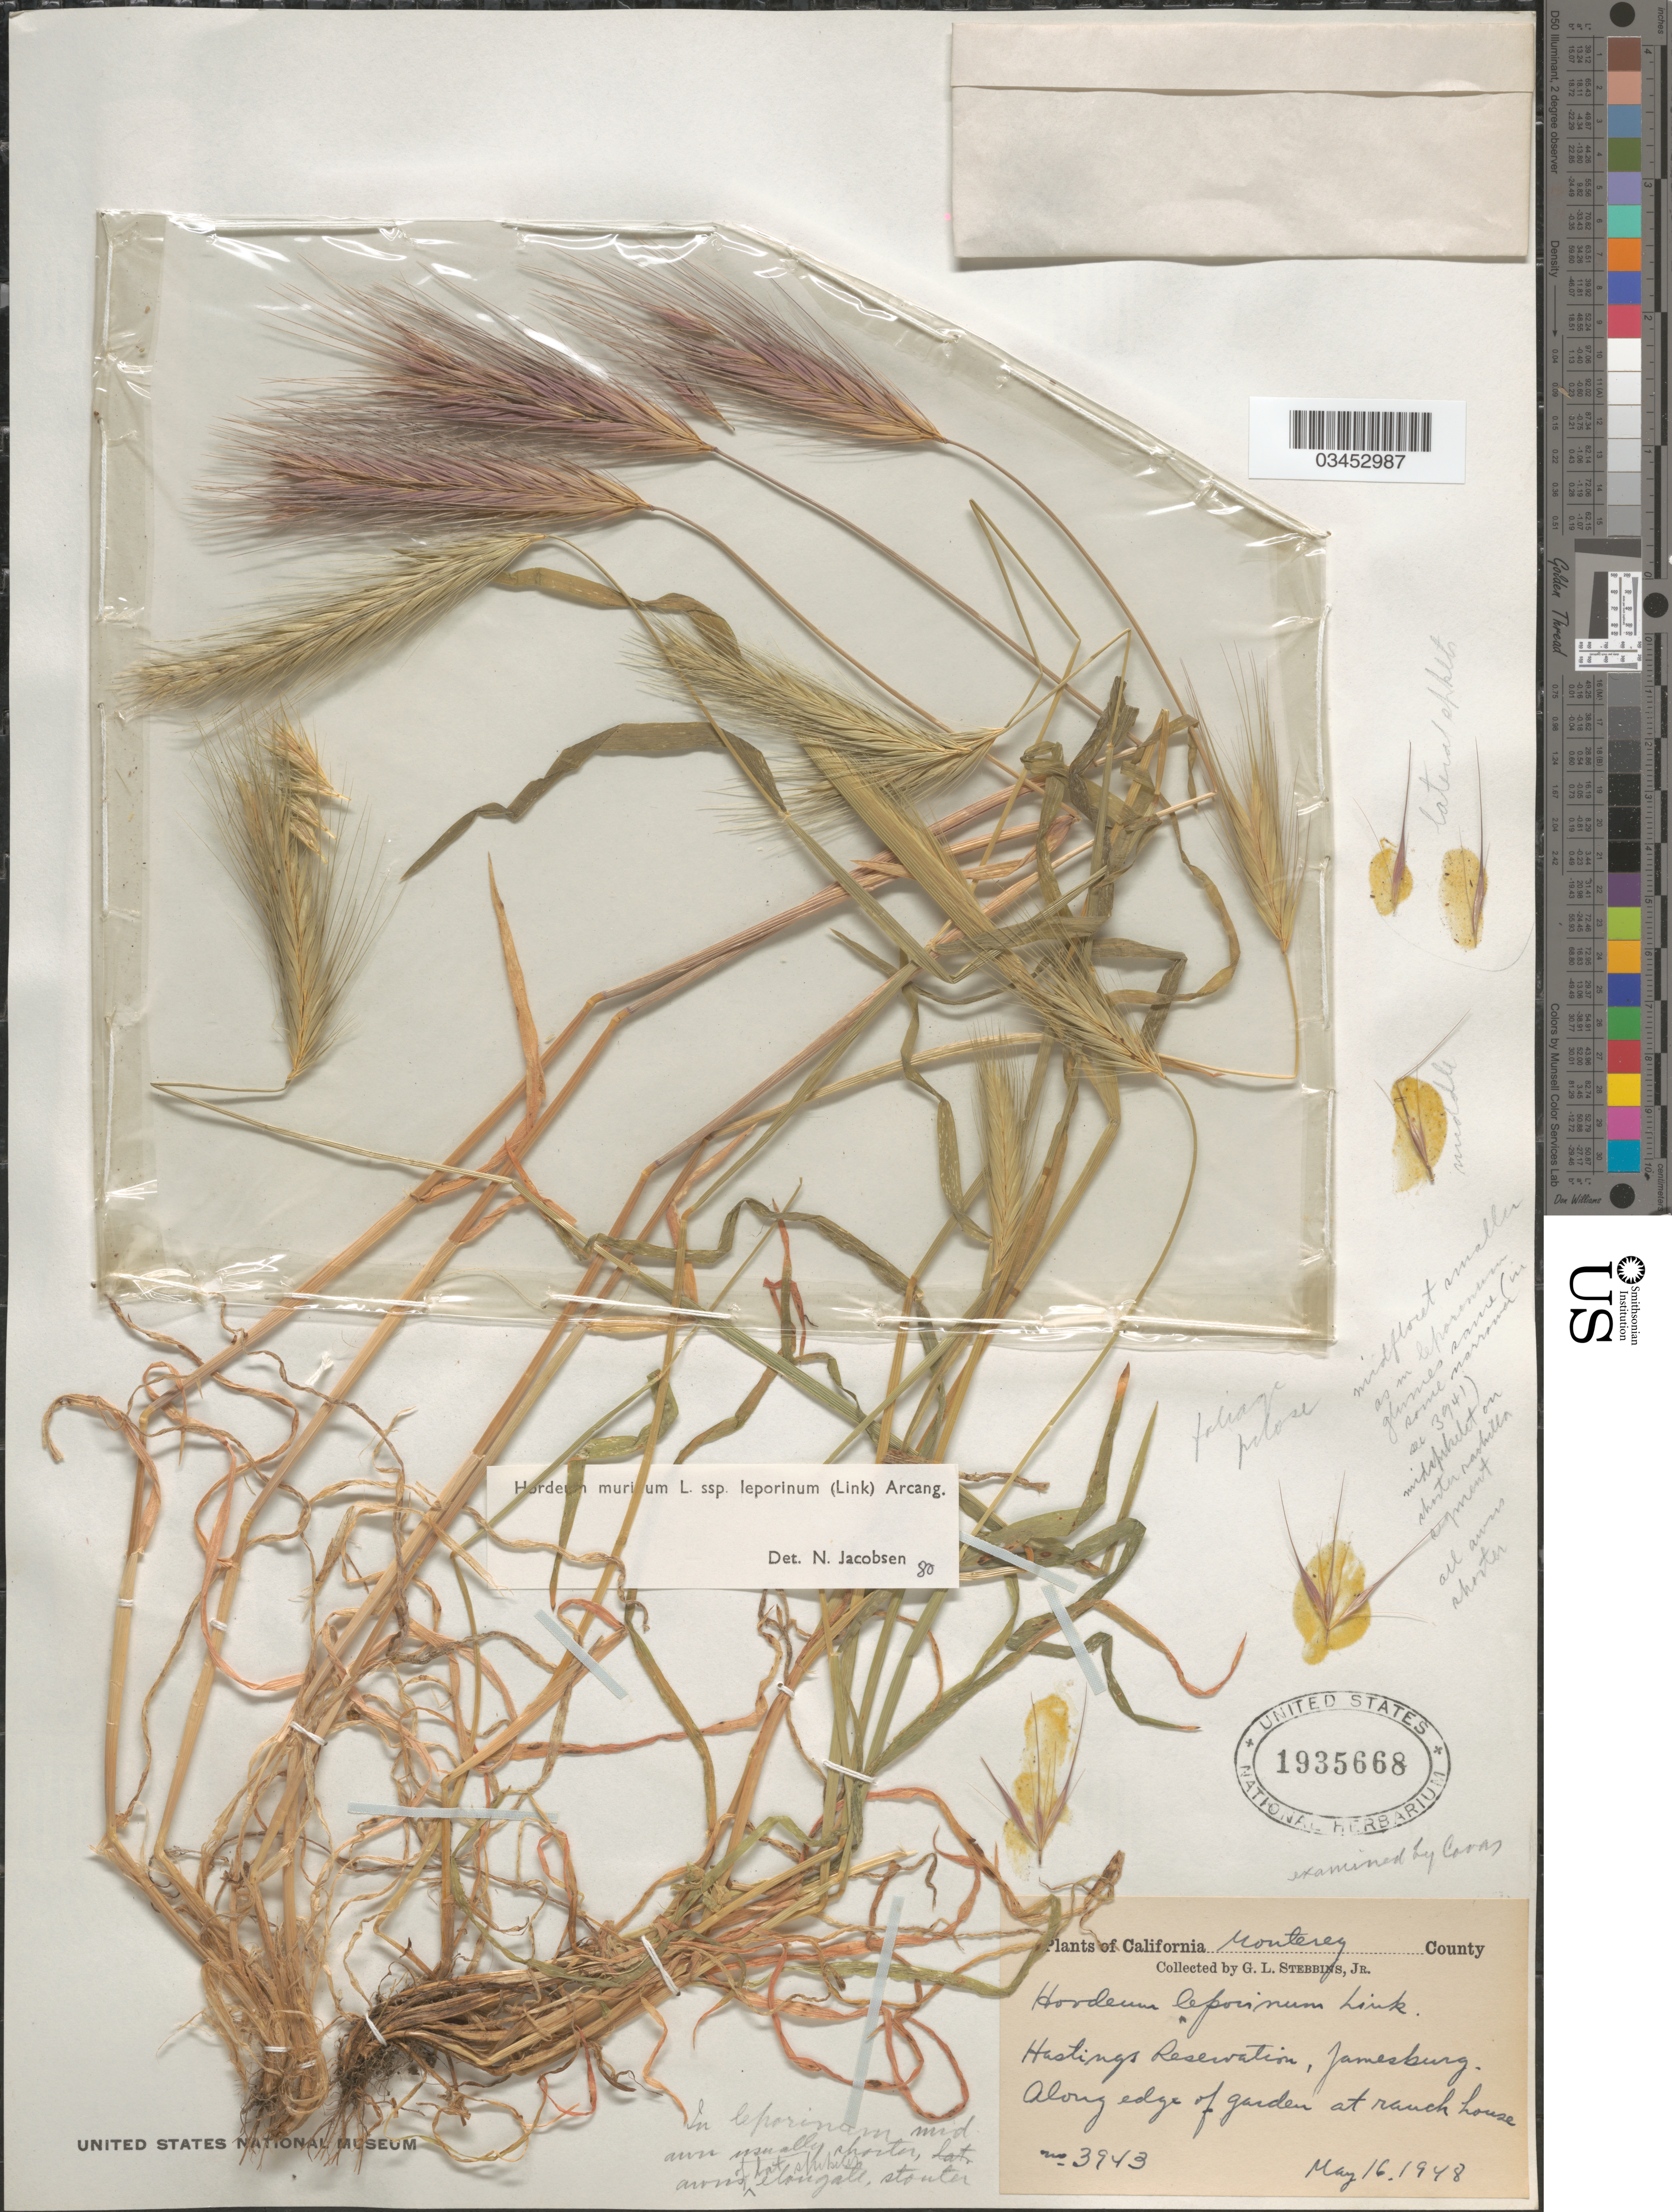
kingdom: Plantae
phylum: Tracheophyta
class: Liliopsida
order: Poales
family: Poaceae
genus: Hordeum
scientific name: Hordeum murinum subsp. leporinum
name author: (Link) Arcang.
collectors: G. L. Stebbins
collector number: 3943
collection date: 1948-05-16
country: United States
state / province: California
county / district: Monterey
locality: Monterey County. Hastings Reservation, Jamesburg. Along edge of garden at ranch house.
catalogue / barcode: US 1935668